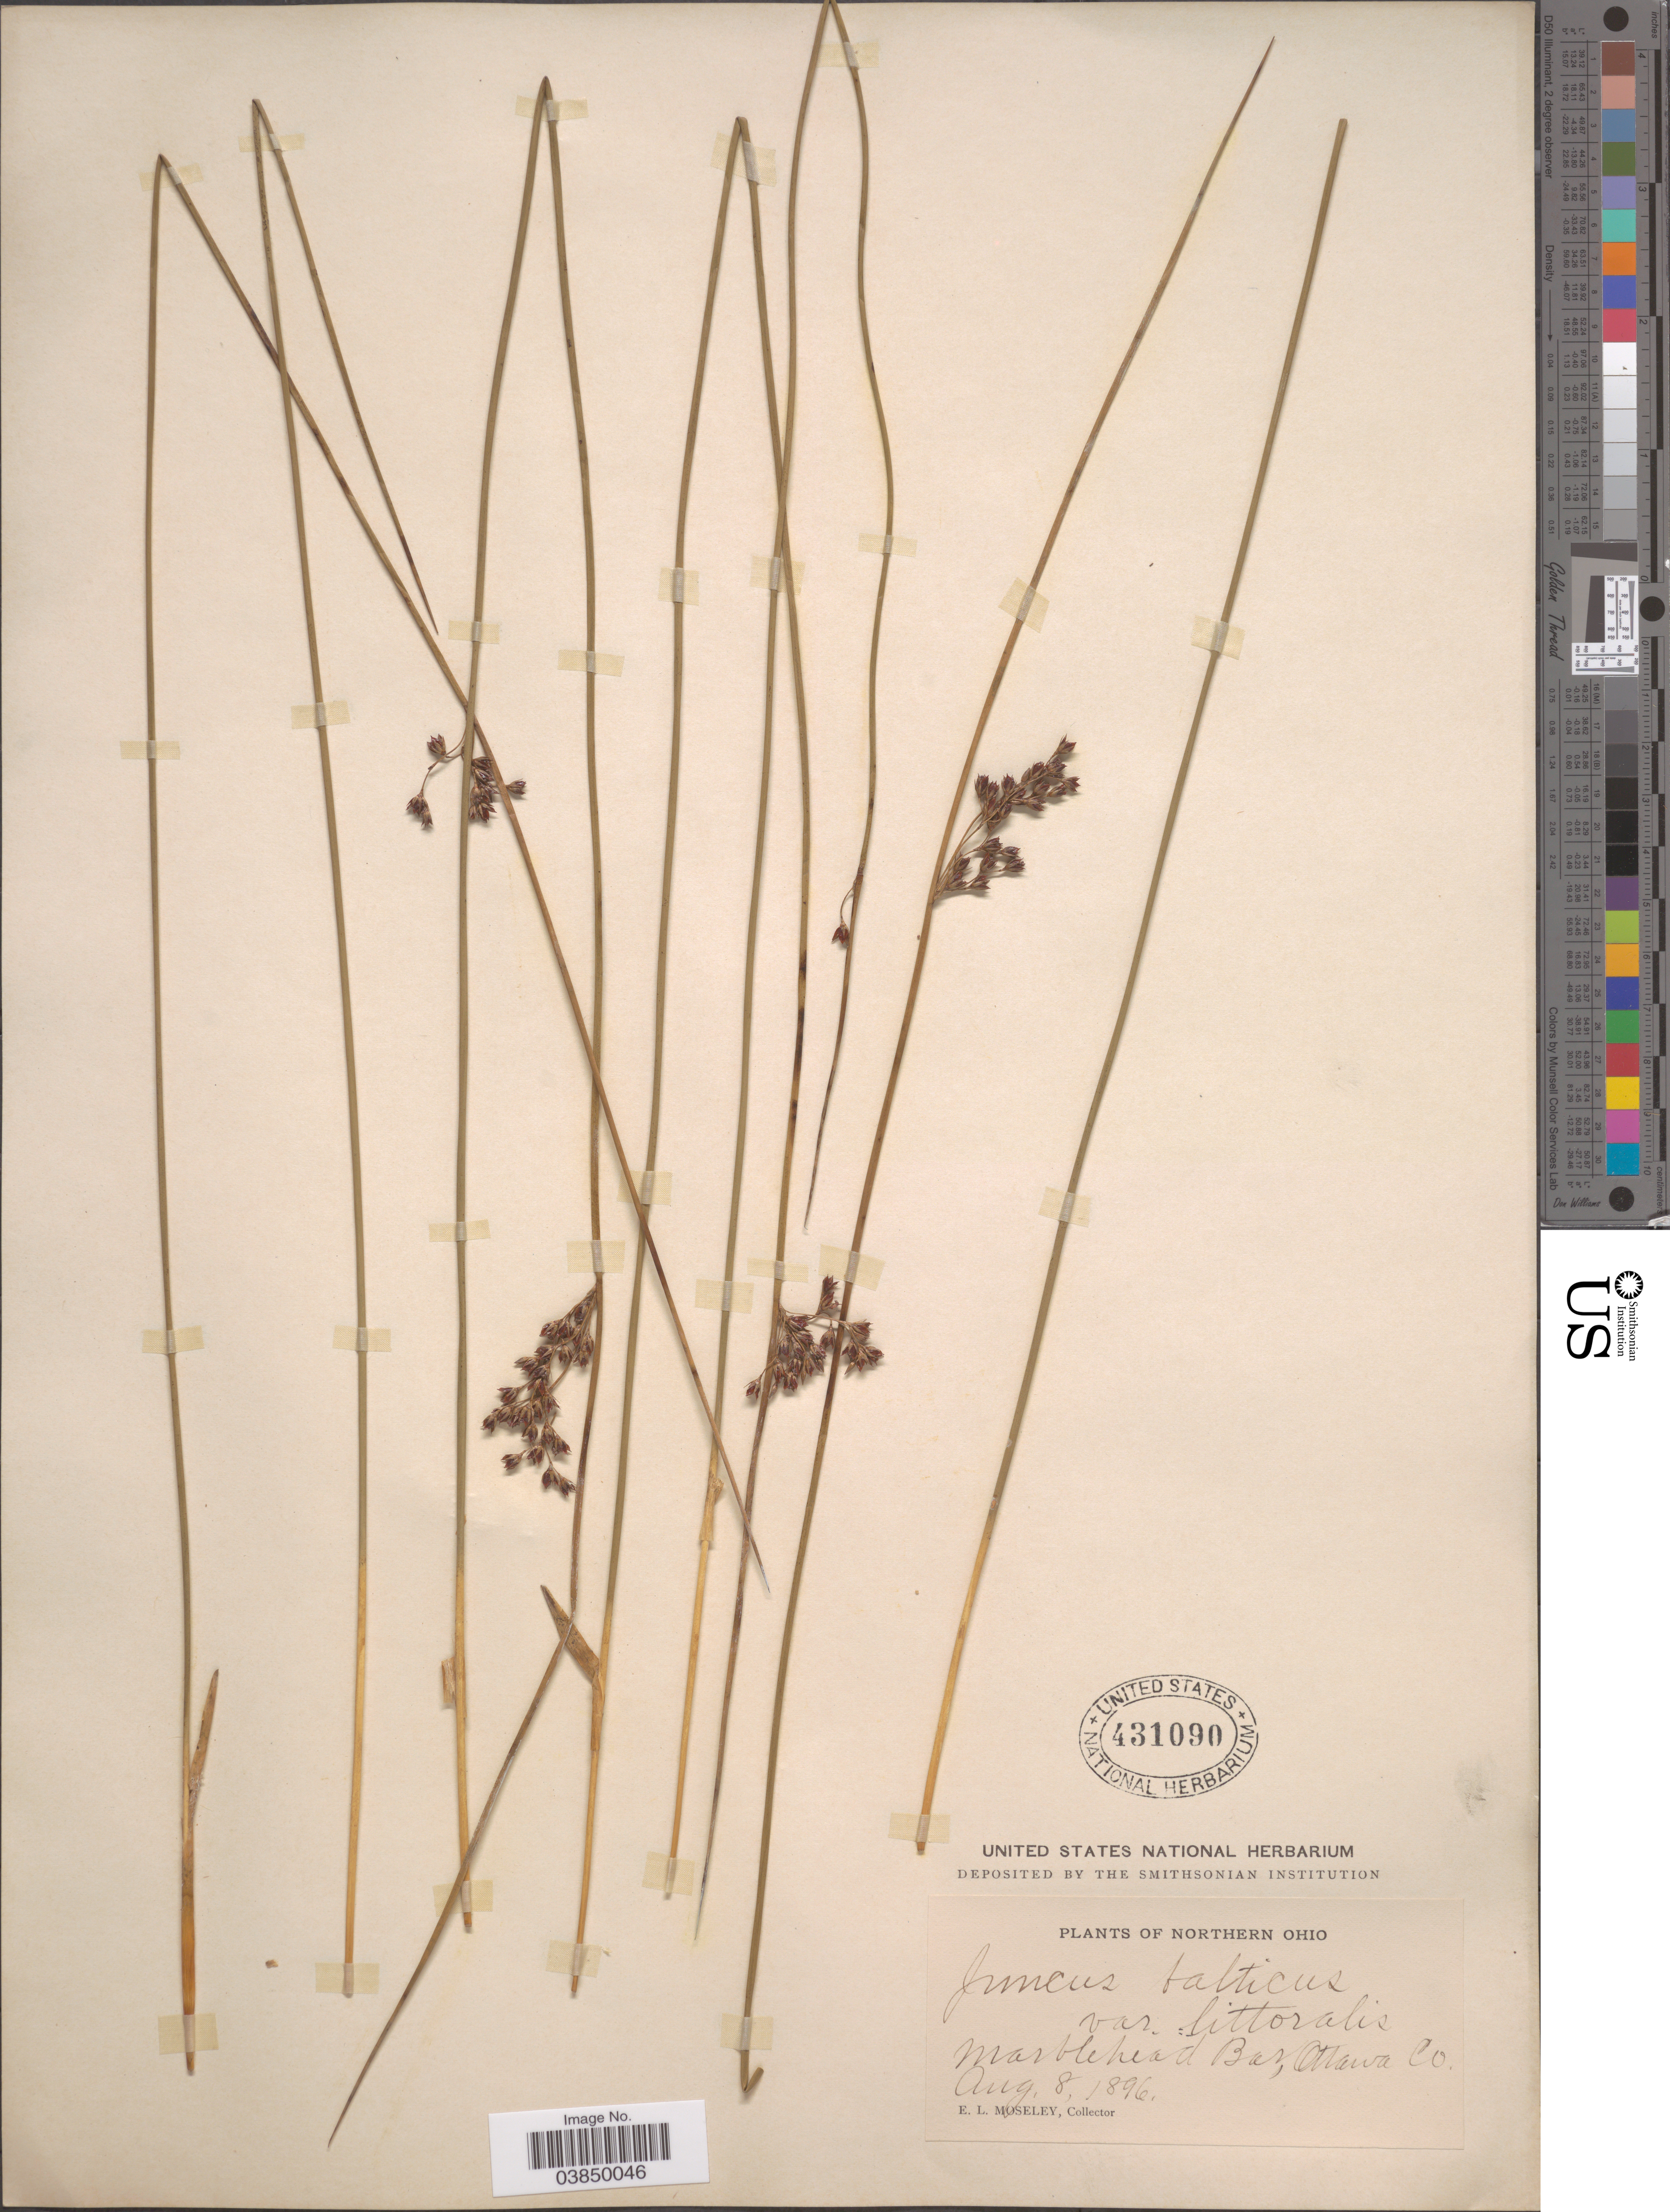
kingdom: Plantae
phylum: Tracheophyta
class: Liliopsida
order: Poales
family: Juncaceae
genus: Juncus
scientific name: Juncus balticus var. littoralis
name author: Engelm.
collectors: E. Moseley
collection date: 1896-08-08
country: United States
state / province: Ohio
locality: Northern Ohio. Marblehead Bar, Ottawa Co.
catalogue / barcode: US 431090